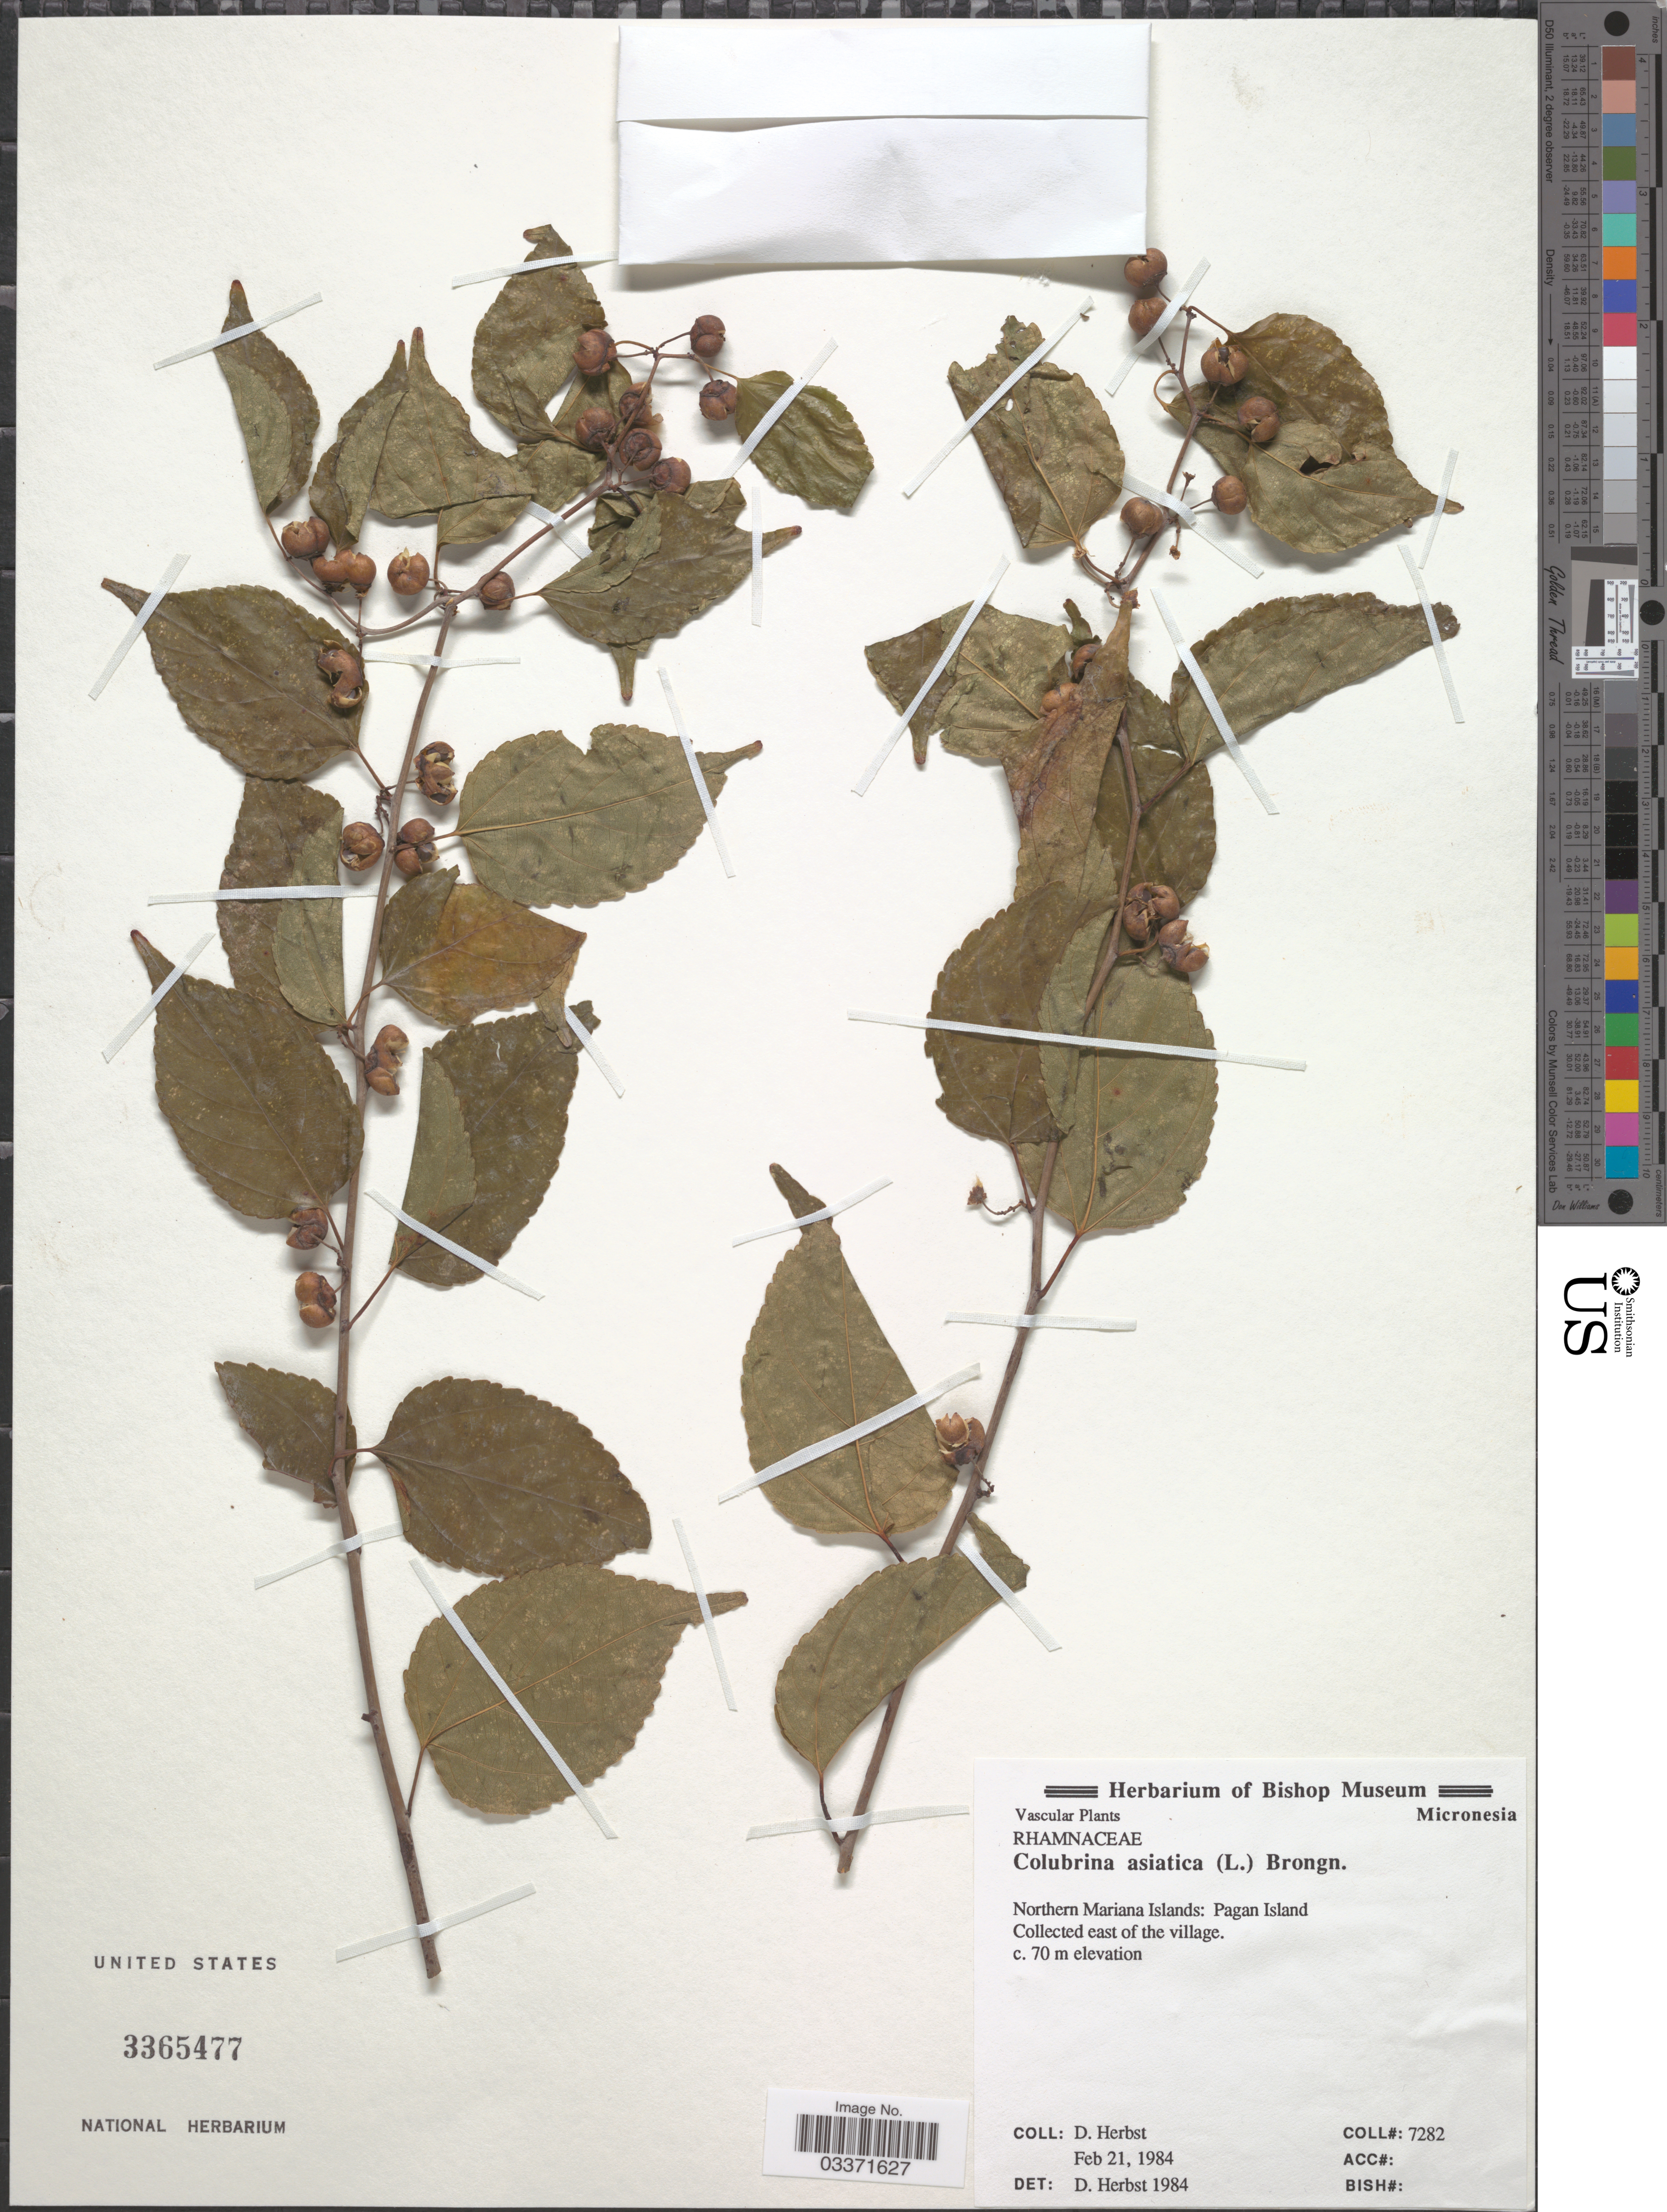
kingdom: Plantae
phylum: Tracheophyta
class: Magnoliopsida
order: Rosales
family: Rhamnaceae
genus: Colubrina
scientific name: Colubrina asiatica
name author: (L.) Brongn.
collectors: D. R. Herbst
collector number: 7282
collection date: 1984-02-21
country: Northern Mariana Islands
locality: Pagan Island, east of the village.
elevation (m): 70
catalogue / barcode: US 3365477